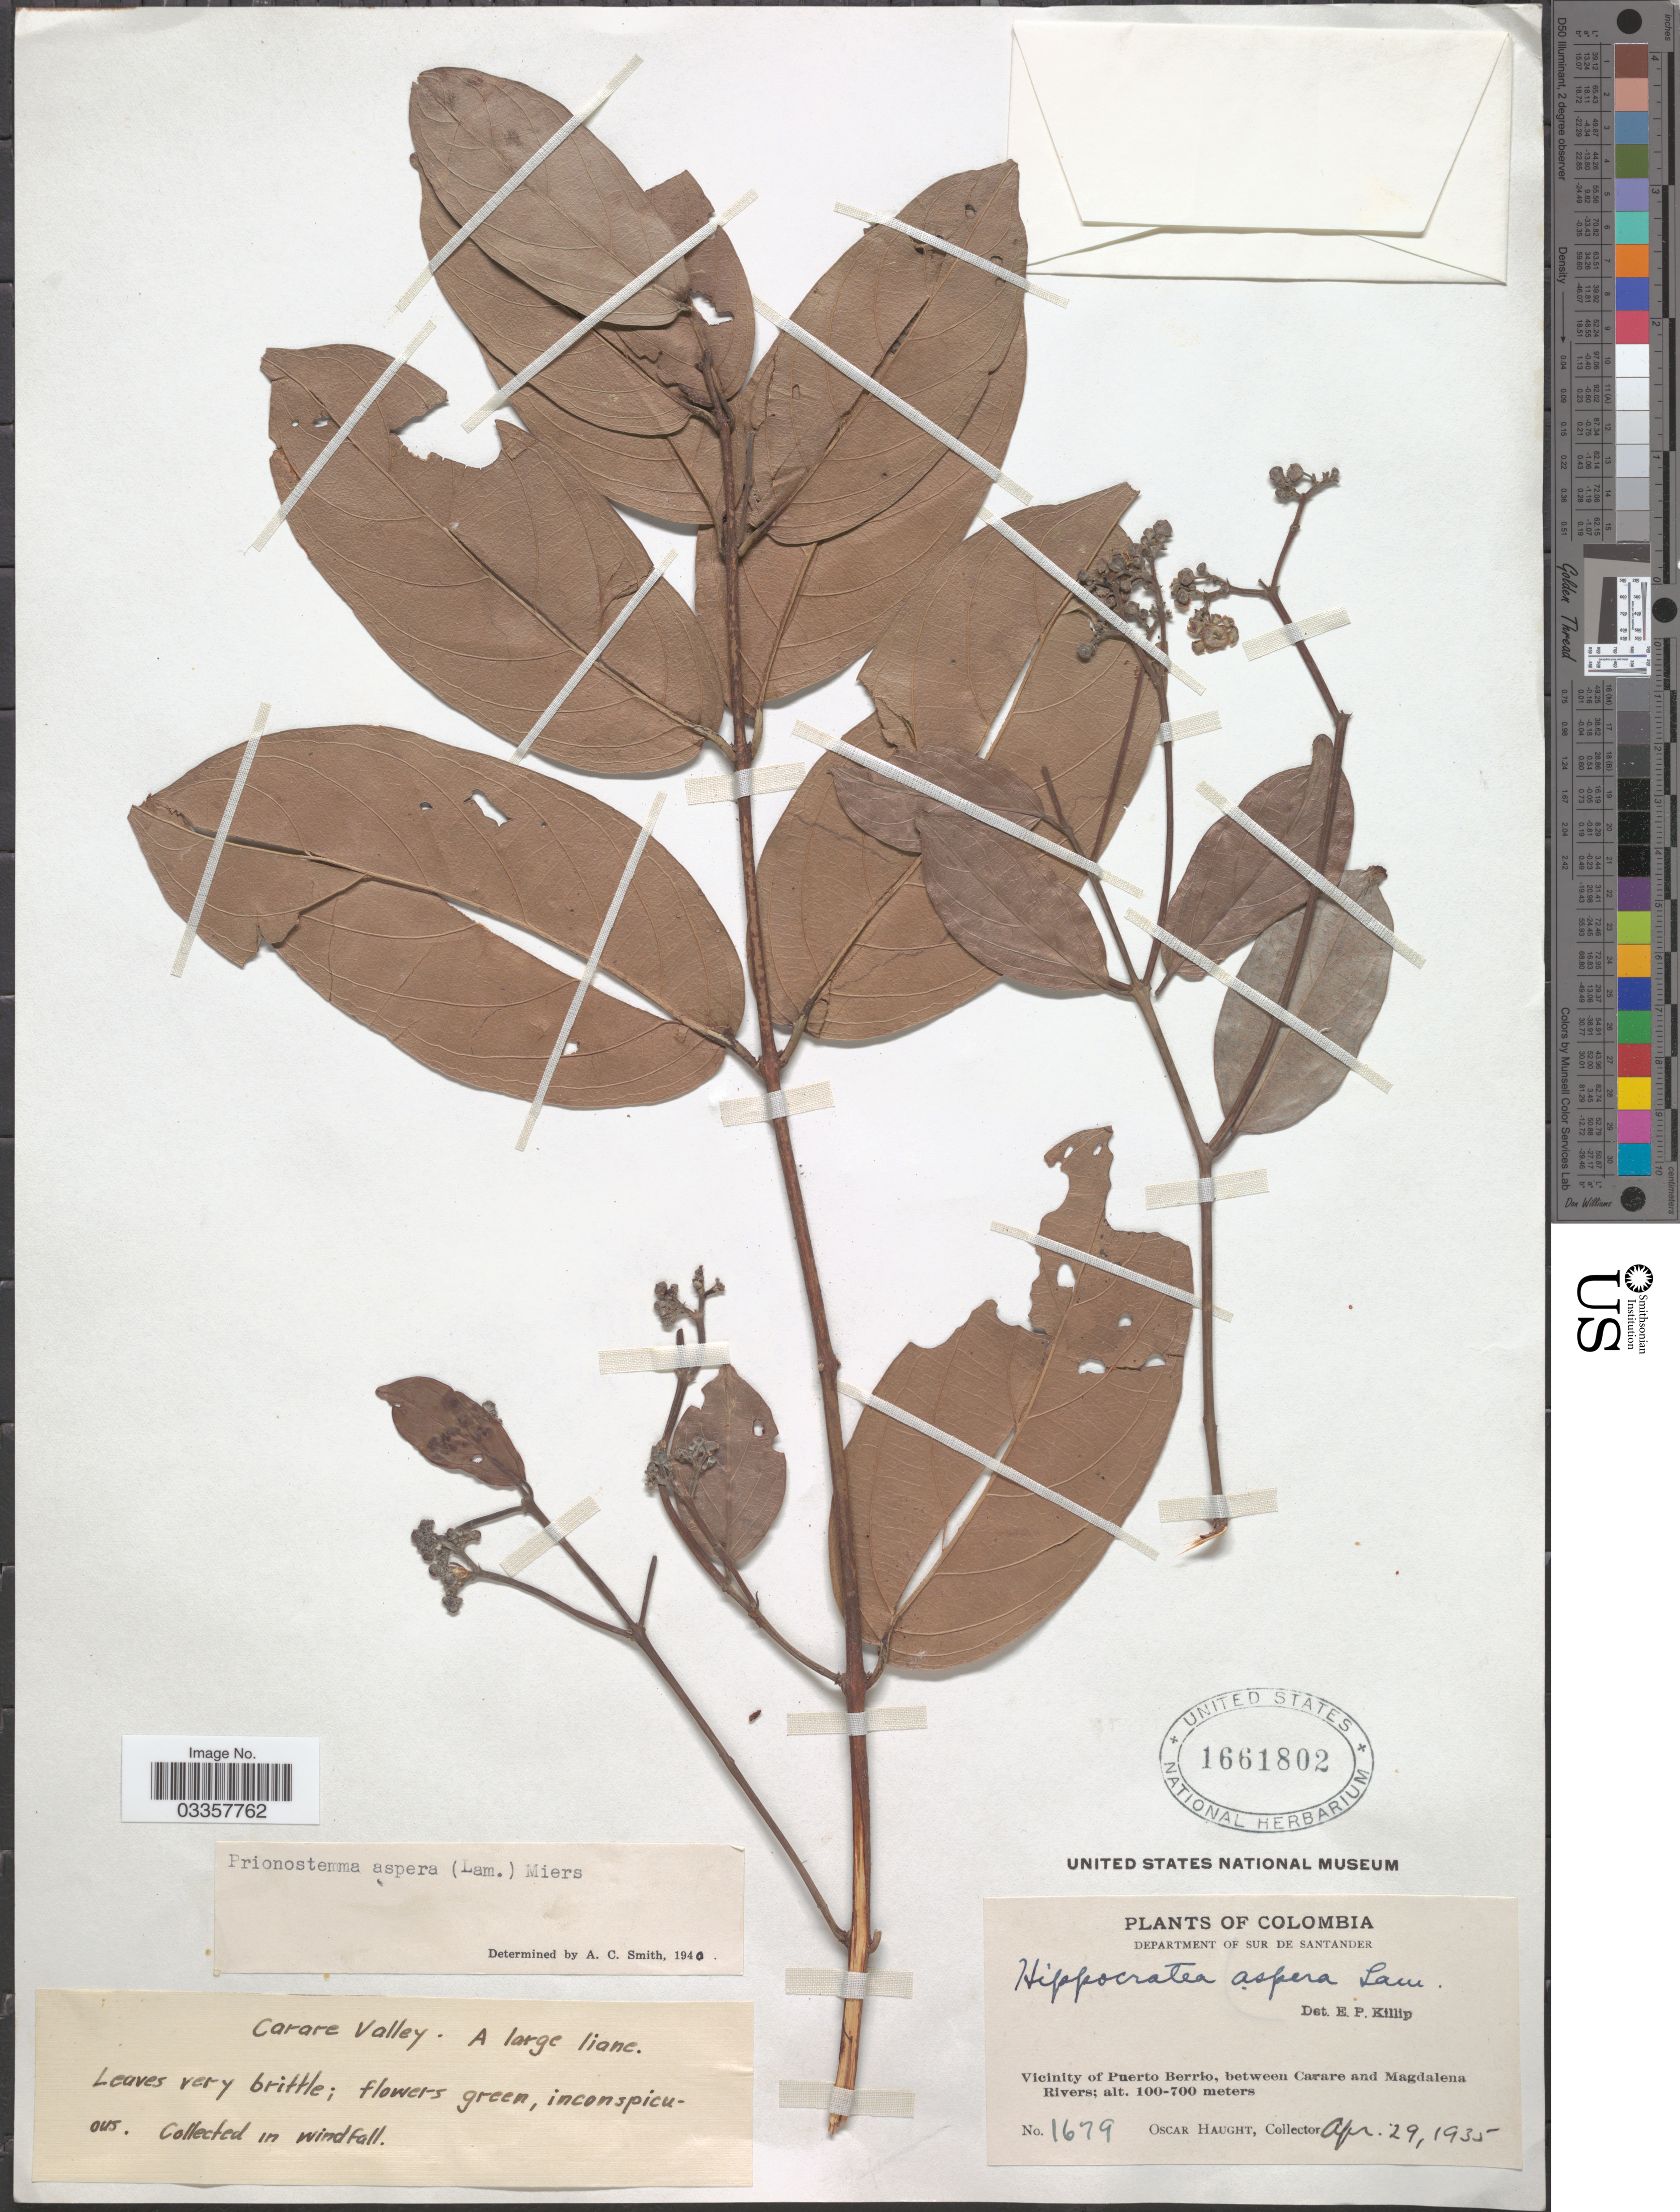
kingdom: Plantae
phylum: Tracheophyta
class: Magnoliopsida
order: Celastrales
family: Celastraceae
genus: Prionostemma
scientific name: Prionostemma aspera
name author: (Lam.) Miers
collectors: O. L. Haught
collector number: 1679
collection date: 1935-04-29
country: Colombia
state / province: Santander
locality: Department of Sur de Santander. Vicinity of Puerto Berrio, between Carare and Magdalena Rivers.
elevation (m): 100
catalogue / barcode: US 1661802